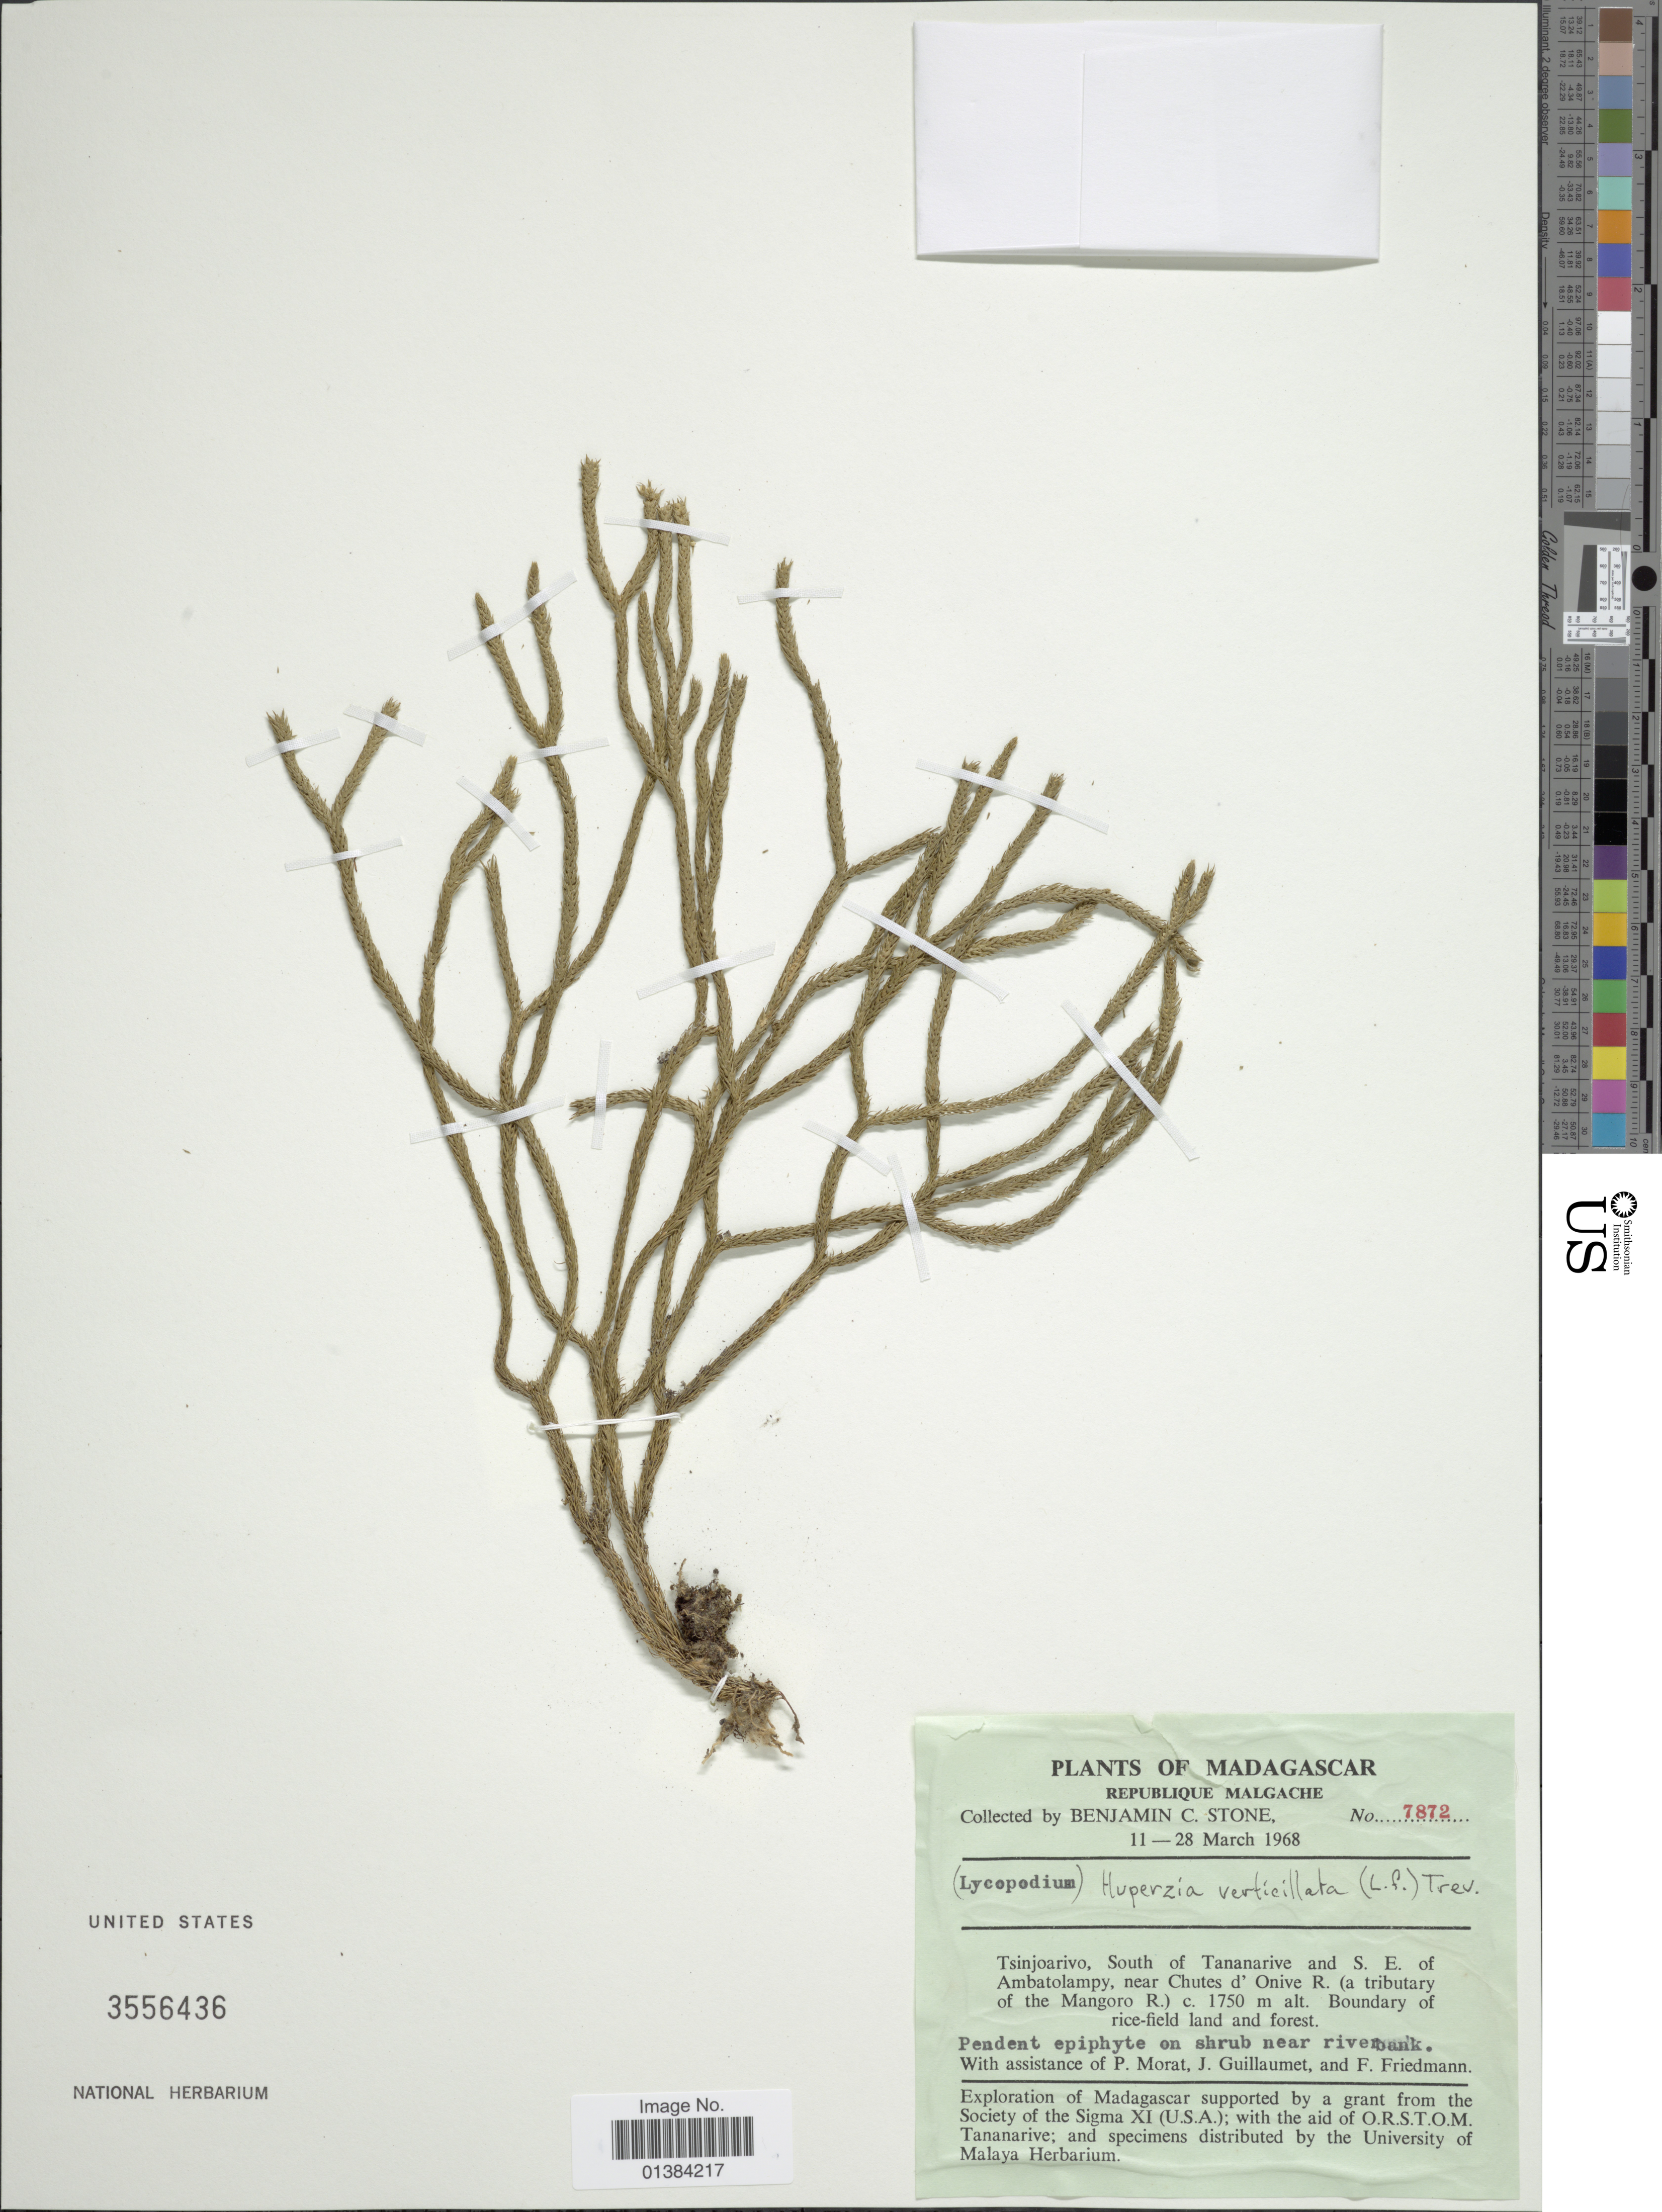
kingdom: Plantae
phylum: Tracheophyta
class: Lycopodiopsida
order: Lycopodiales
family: Lycopodiaceae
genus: Phlegmariurus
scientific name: Phlegmariurus verticillatus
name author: (L. f.) A. R. Field & Testo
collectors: B. C. Stone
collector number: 7872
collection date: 1968-03-11/1968-03-28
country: Madagascar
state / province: Bongolava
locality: Republique Malgache. Tsinjoarivo, South of Tananarive and S.E. of Ambatolampy, near Chutes d'Onive R. (a tributary of the Mangoro R.).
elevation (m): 1750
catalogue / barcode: US 3556436